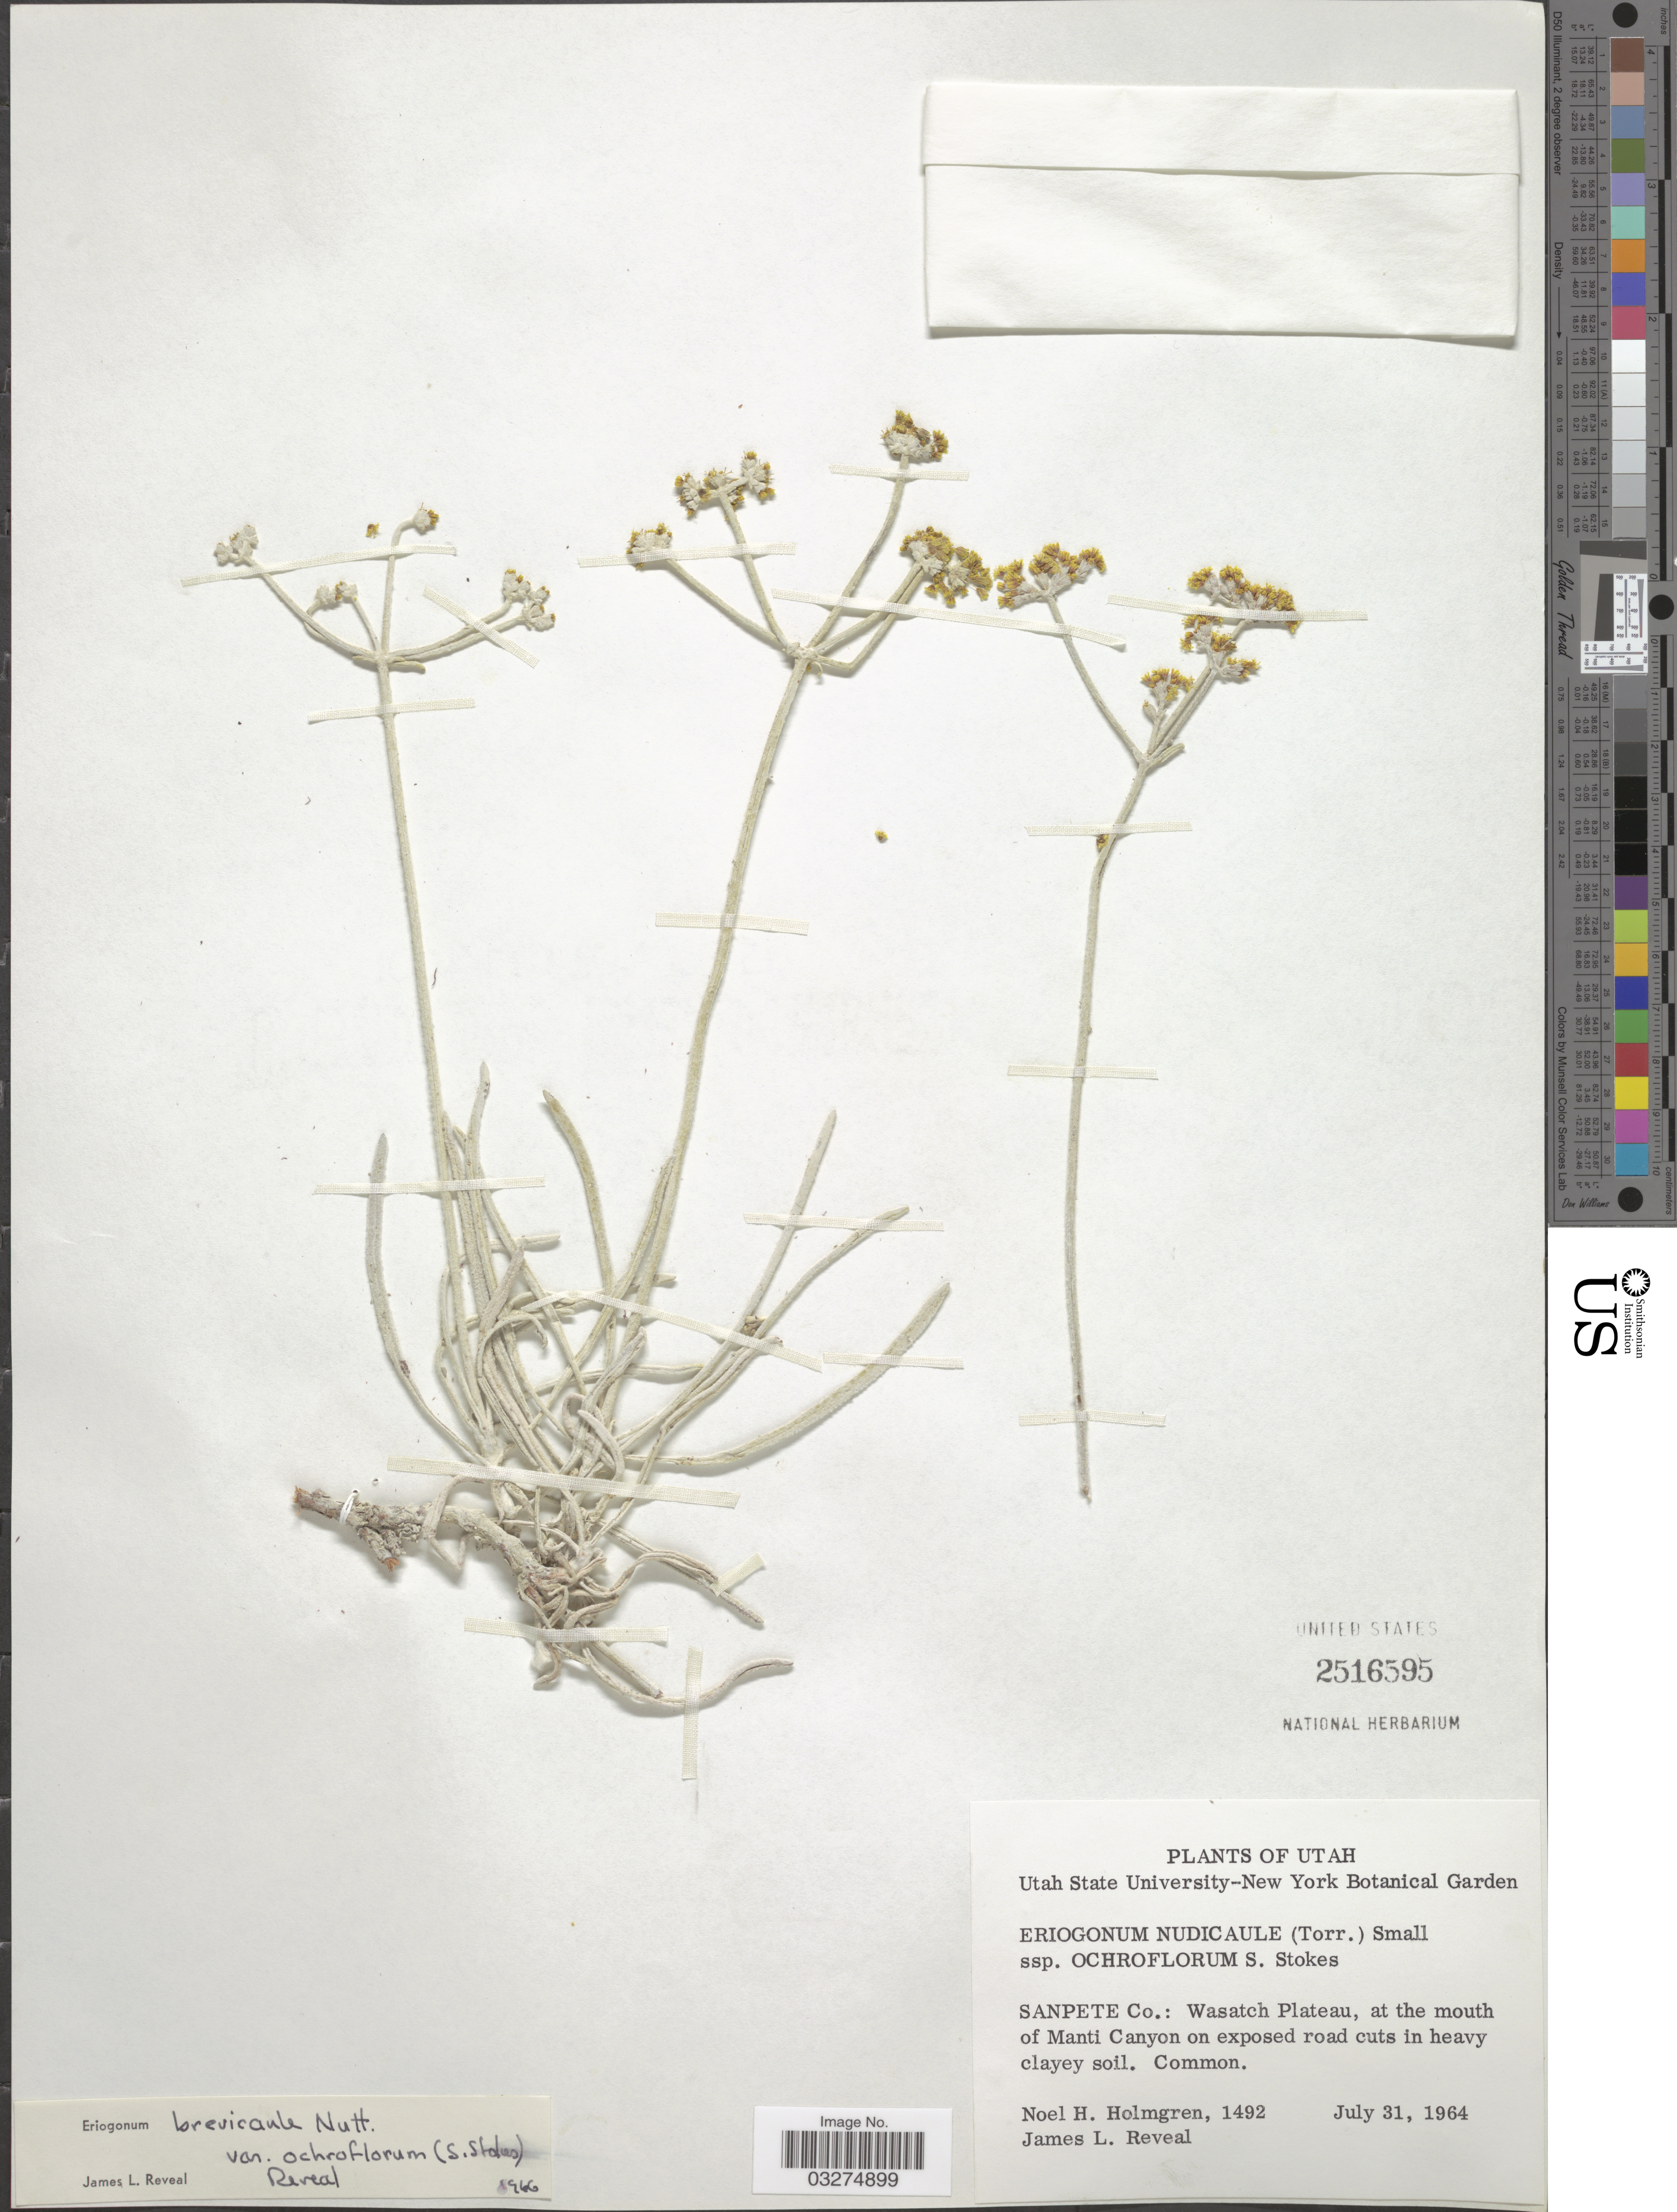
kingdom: Plantae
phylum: Tracheophyta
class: Magnoliopsida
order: Caryophyllales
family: Polygonaceae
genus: Eriogonum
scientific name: Eriogonum nudicaule subsp. ochroflorum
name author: S. Stokes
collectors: N. H. Holmgren & J. L. Reveal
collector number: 1492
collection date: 1964-07-31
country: United States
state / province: Utah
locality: Sanpete Co.: Wasatch Plateau, at the mouth of Manti Canyon.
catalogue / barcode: US 2516595